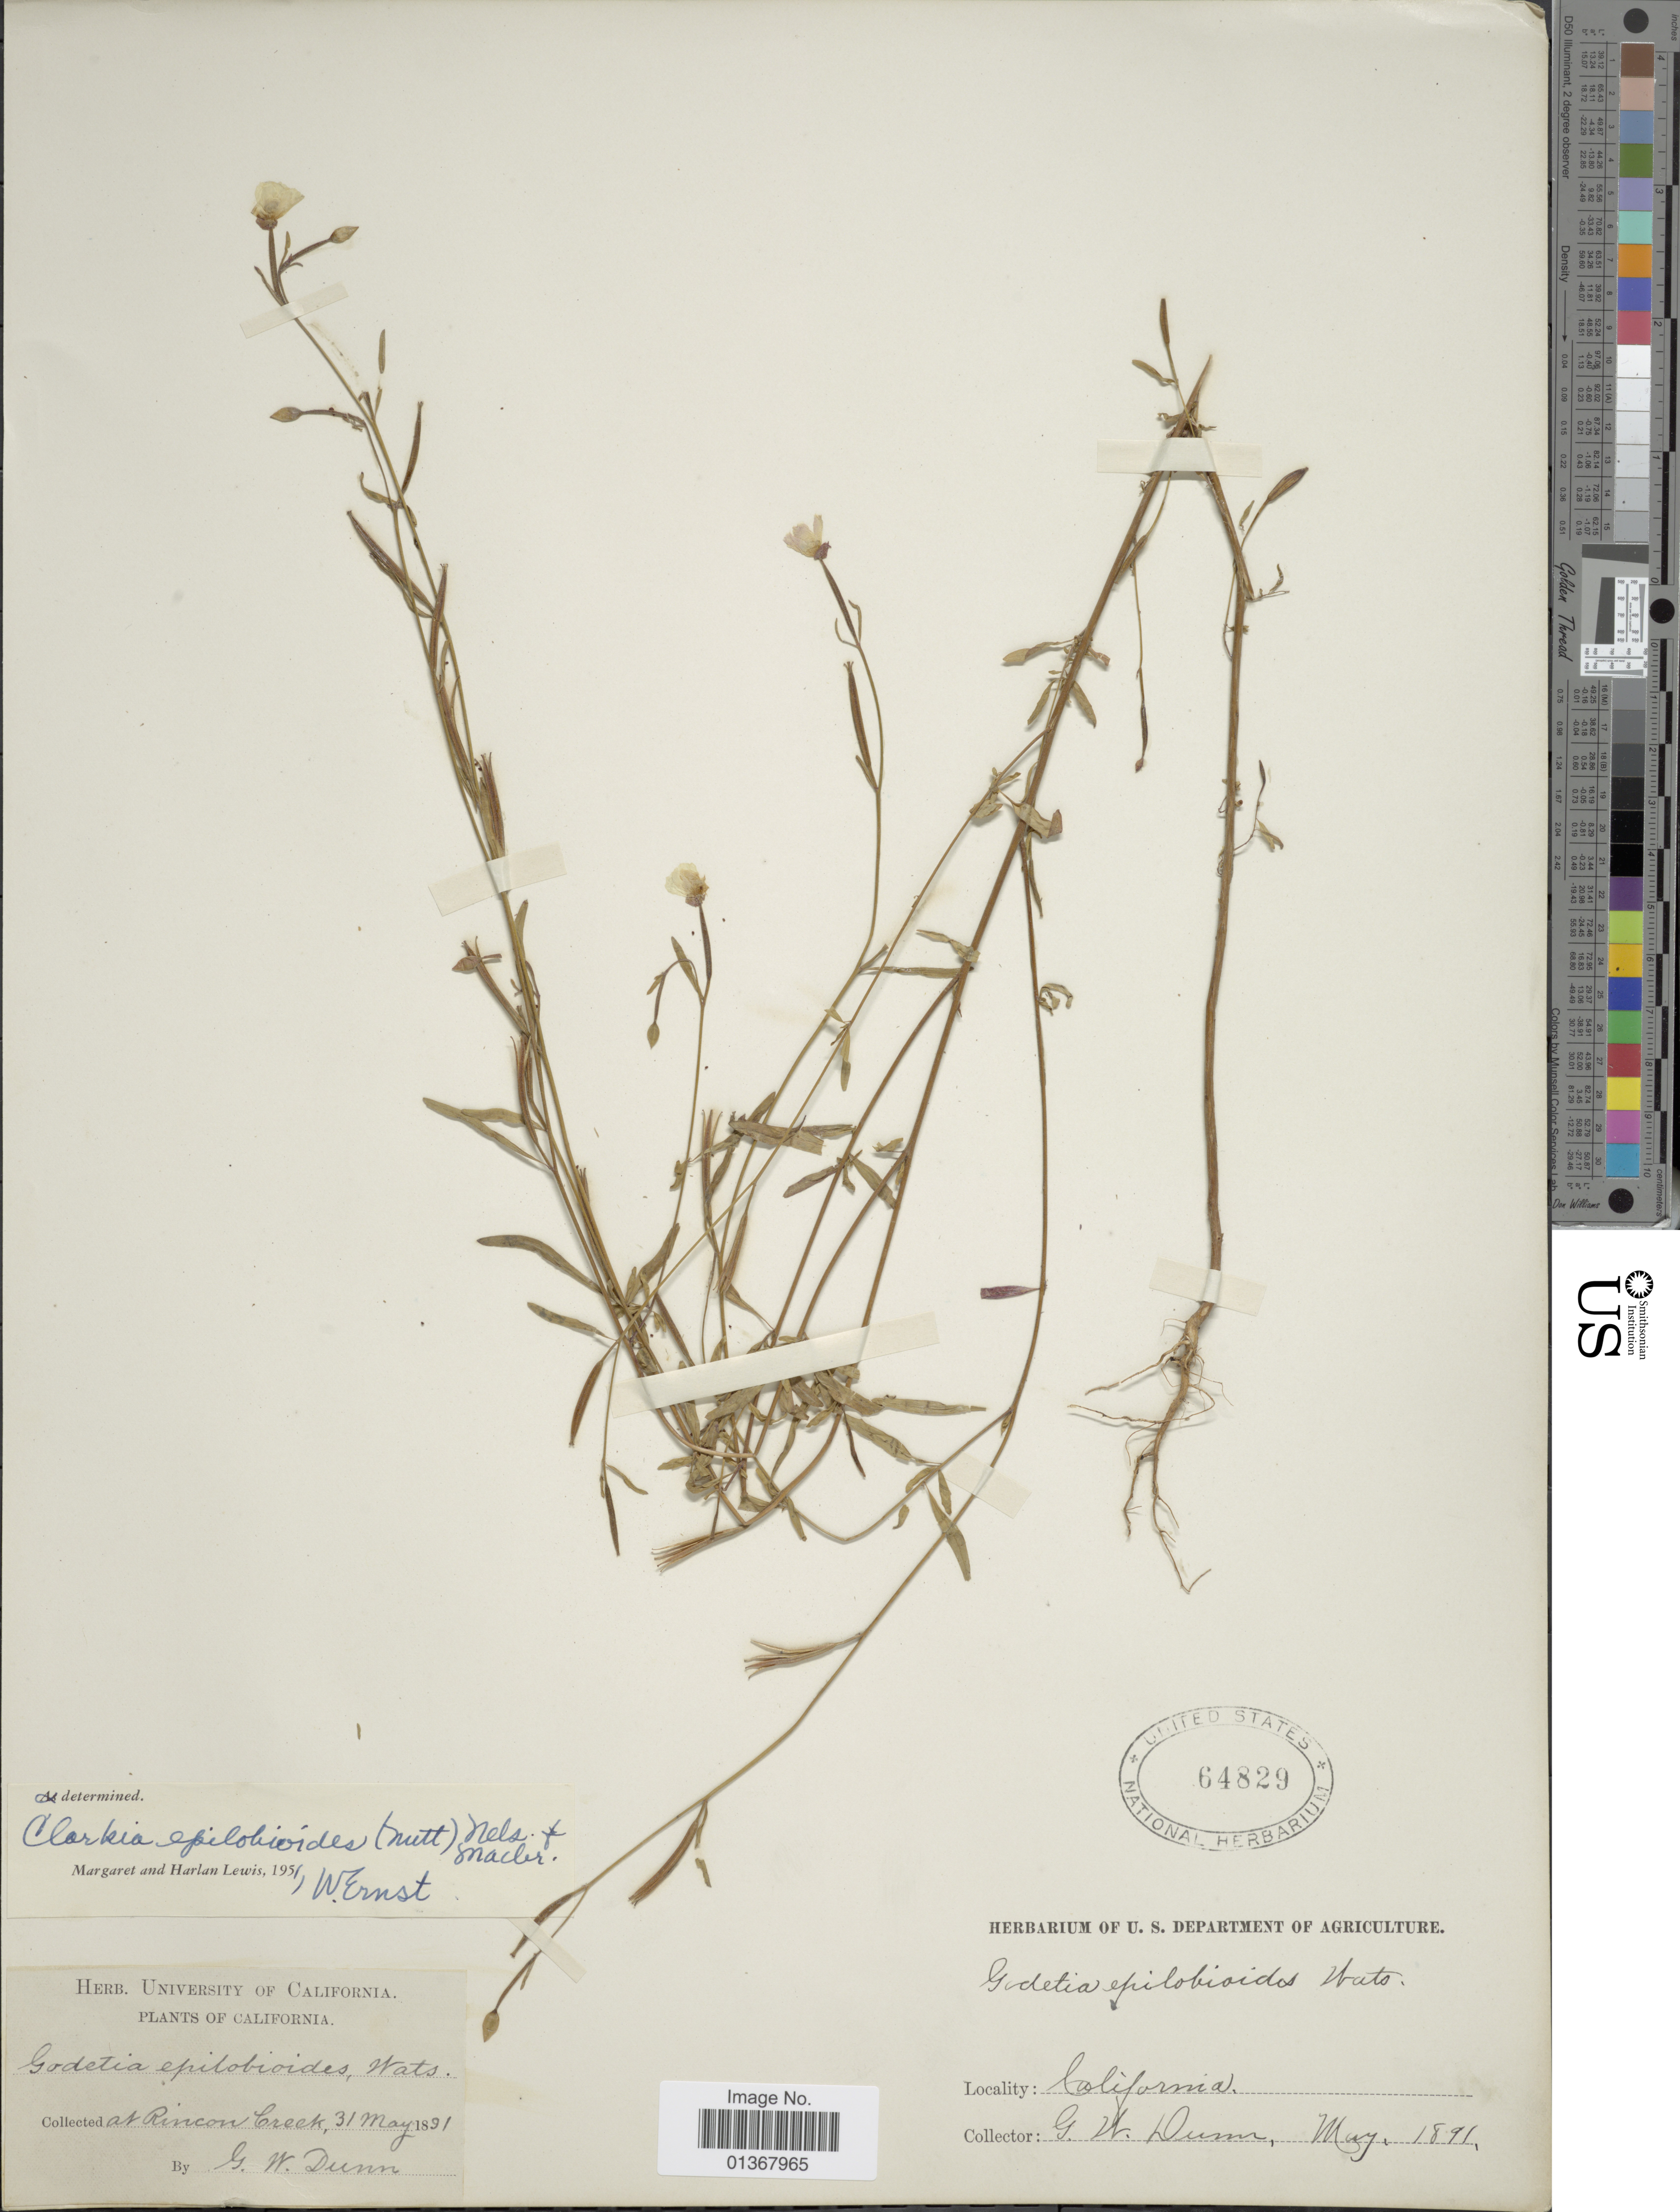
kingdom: Plantae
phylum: Tracheophyta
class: Magnoliopsida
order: Myrtales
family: Onagraceae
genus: Clarkia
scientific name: Clarkia epilobioides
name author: (Nutt. ex Torr. & A. Gray) A. Nelson & J.F. Macbr.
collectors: G. W.Dunn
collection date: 1891-05-31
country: United States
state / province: California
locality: At Rincon Creek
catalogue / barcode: US 64829